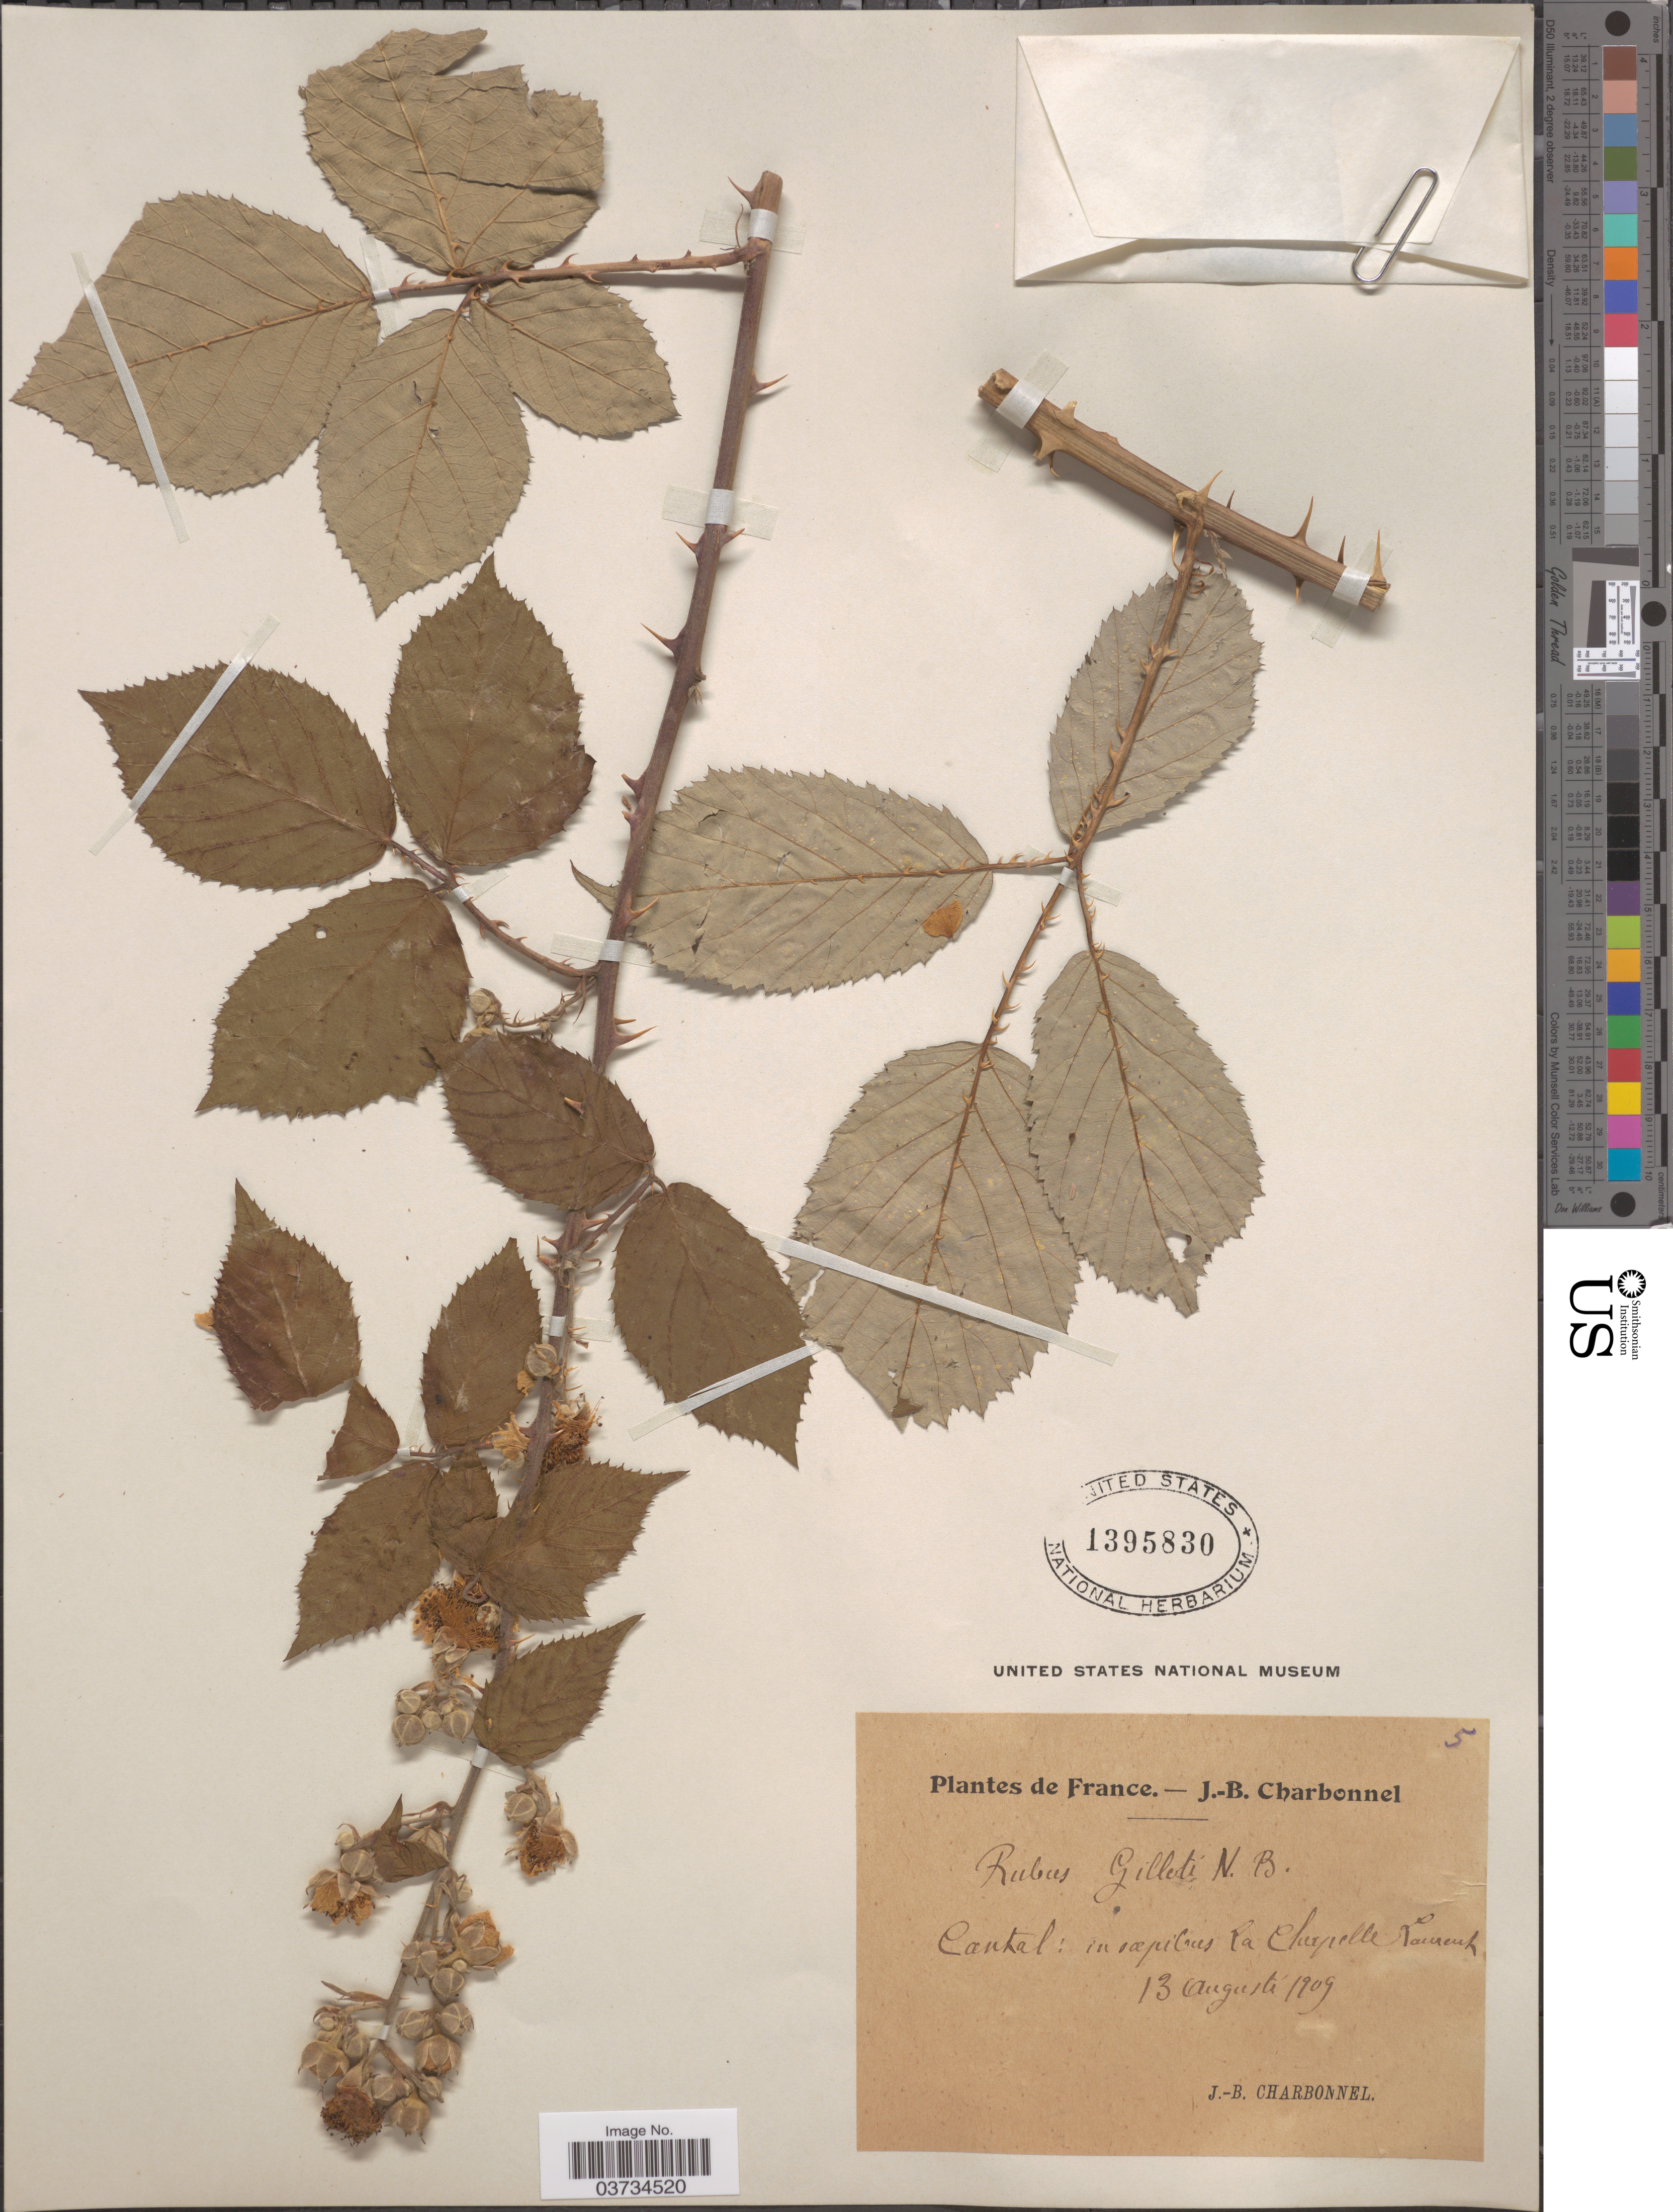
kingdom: Plantae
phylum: Tracheophyta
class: Magnoliopsida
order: Rosales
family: Rosaceae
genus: Rubus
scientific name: Rubus gillotii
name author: Boulay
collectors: J. Charbonnel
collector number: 5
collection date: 1909-08-13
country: France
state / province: Auvergne-Rhône-Alpes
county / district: Cantal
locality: Cantal: in sæpibus La Chapelle Laurent.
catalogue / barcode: US 1395830